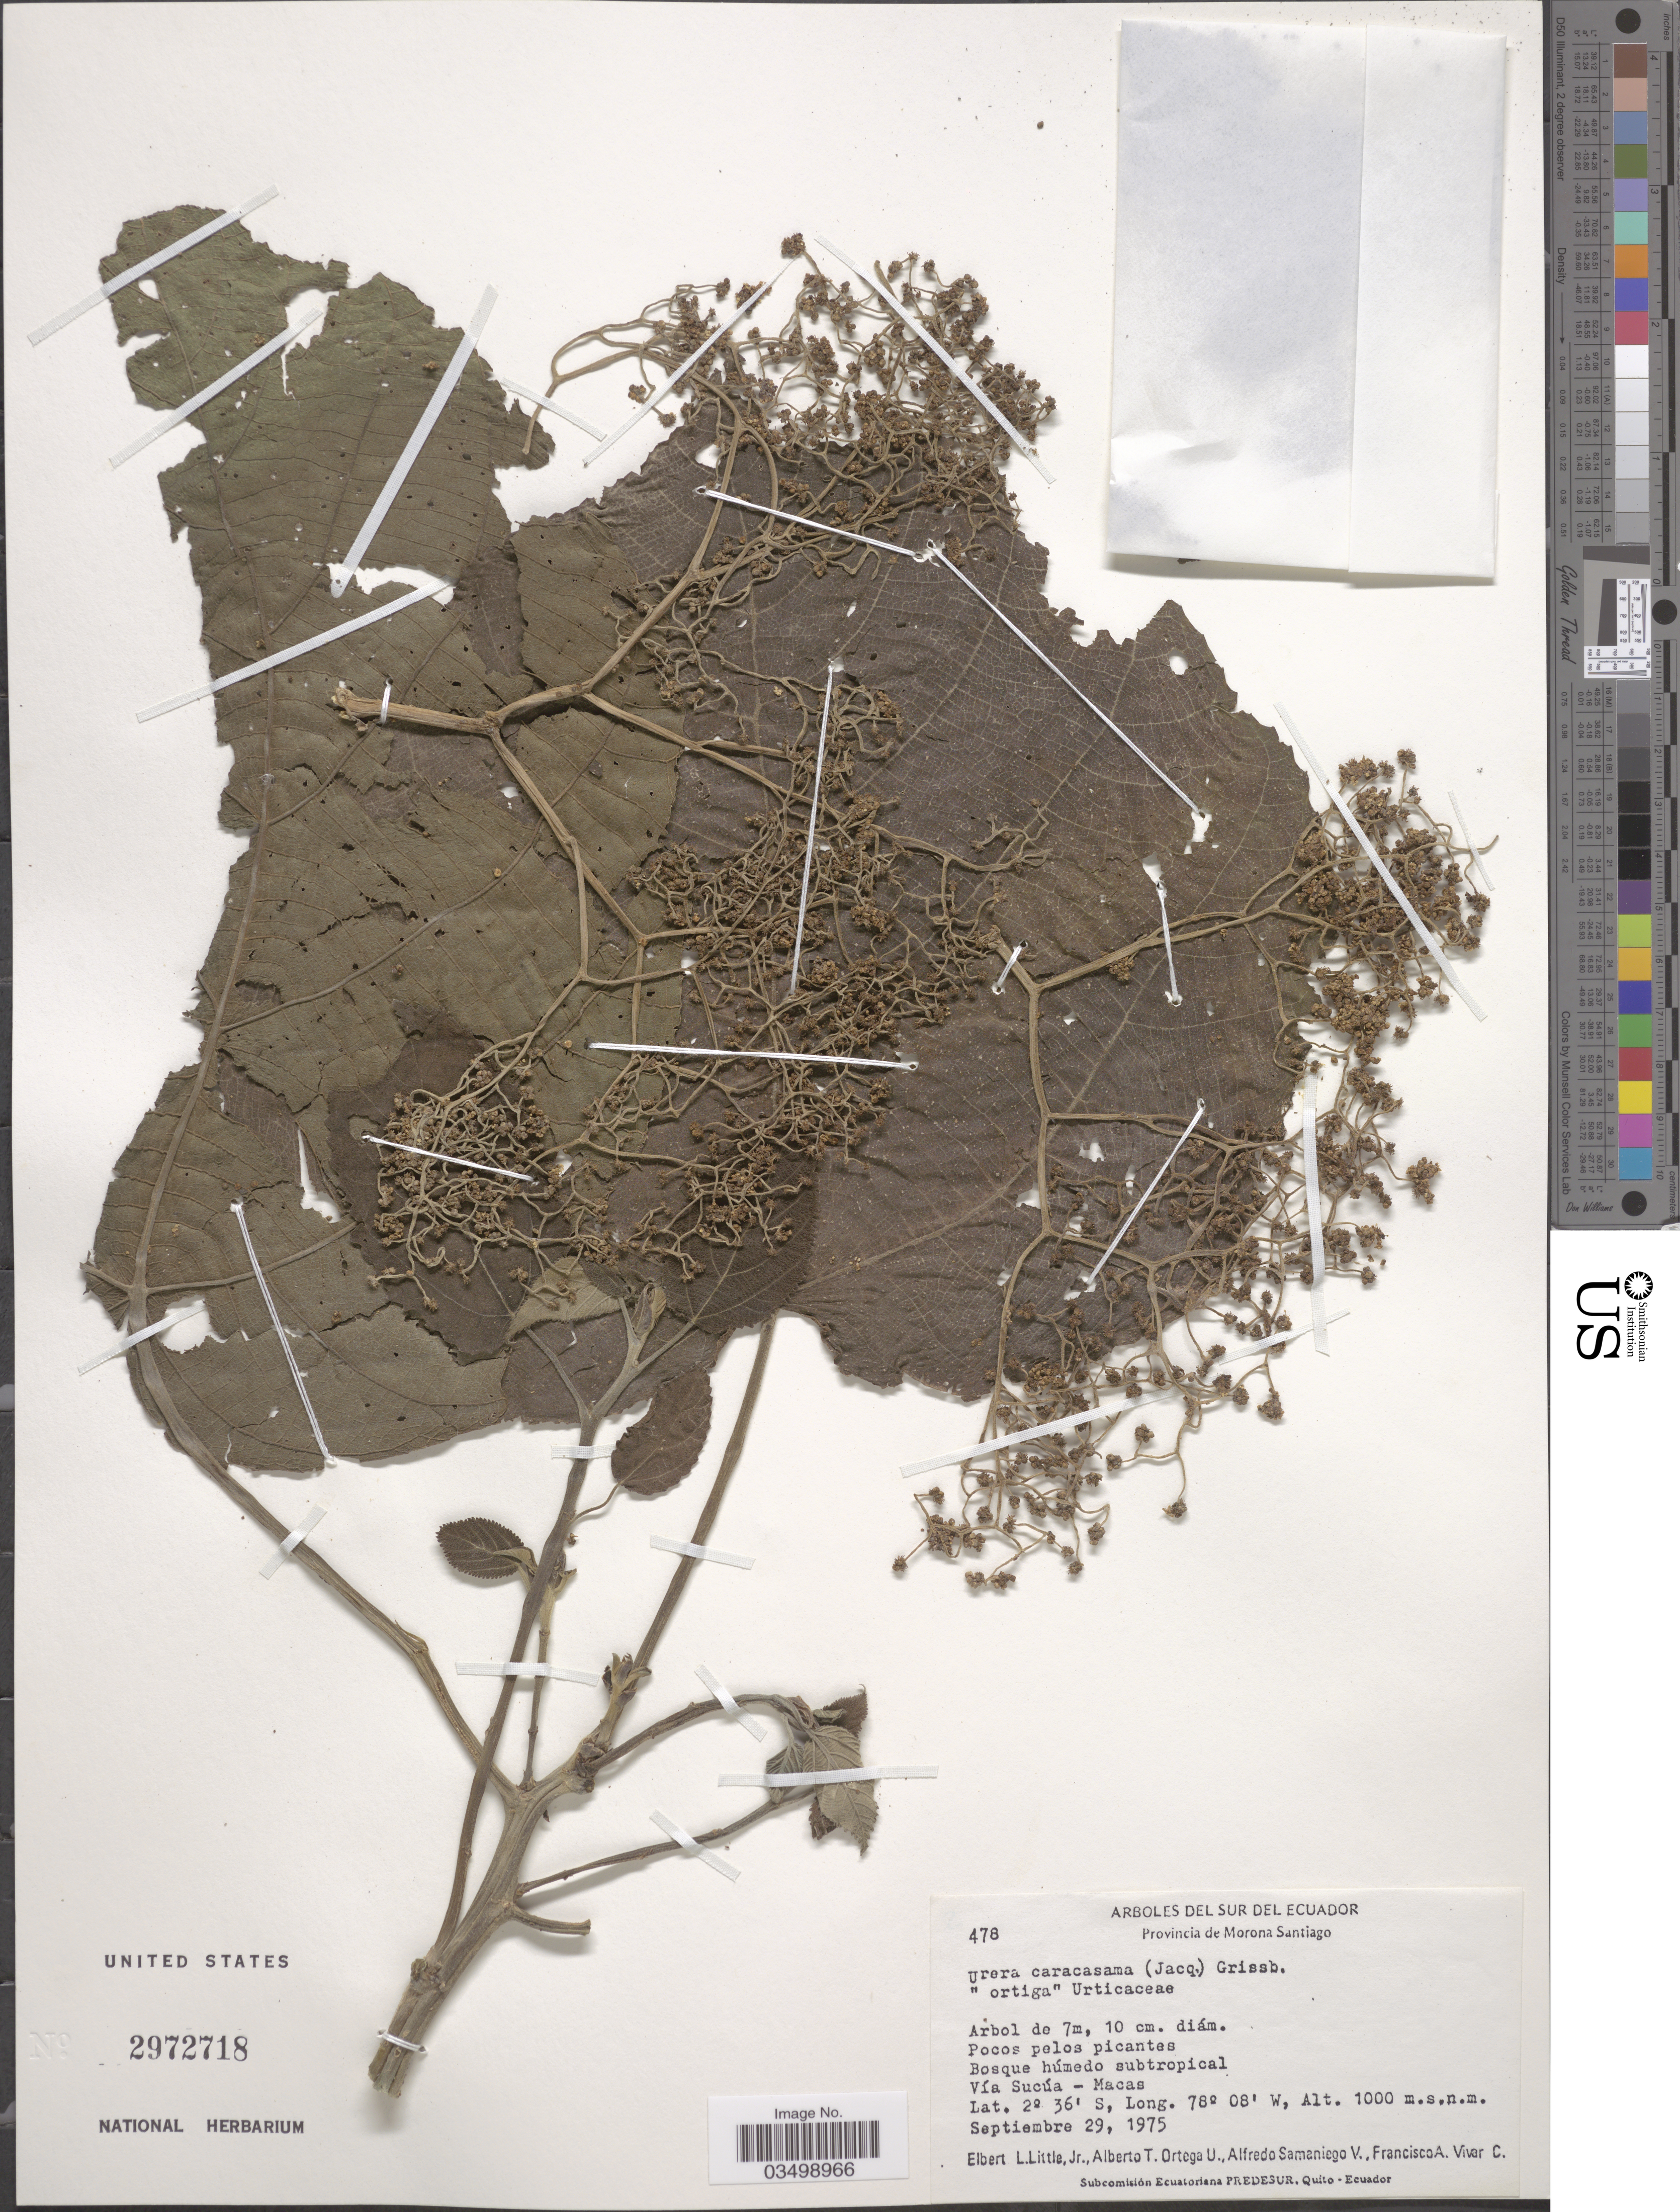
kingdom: Plantae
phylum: Tracheophyta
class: Magnoliopsida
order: Rosales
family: Urticaceae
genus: Urera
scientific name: Urera caracasana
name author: (Jacq.) Gaudich. ex Griseb.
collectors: E. L. Little, A. T. Ortega U., A. V. Samaniego & F. A. Vivar C.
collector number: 478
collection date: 1975-09-29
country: Ecuador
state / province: Morona-Santiago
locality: Sur del Ecuador. Vía Sucúa-Macas.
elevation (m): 1000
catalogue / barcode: US 2972718